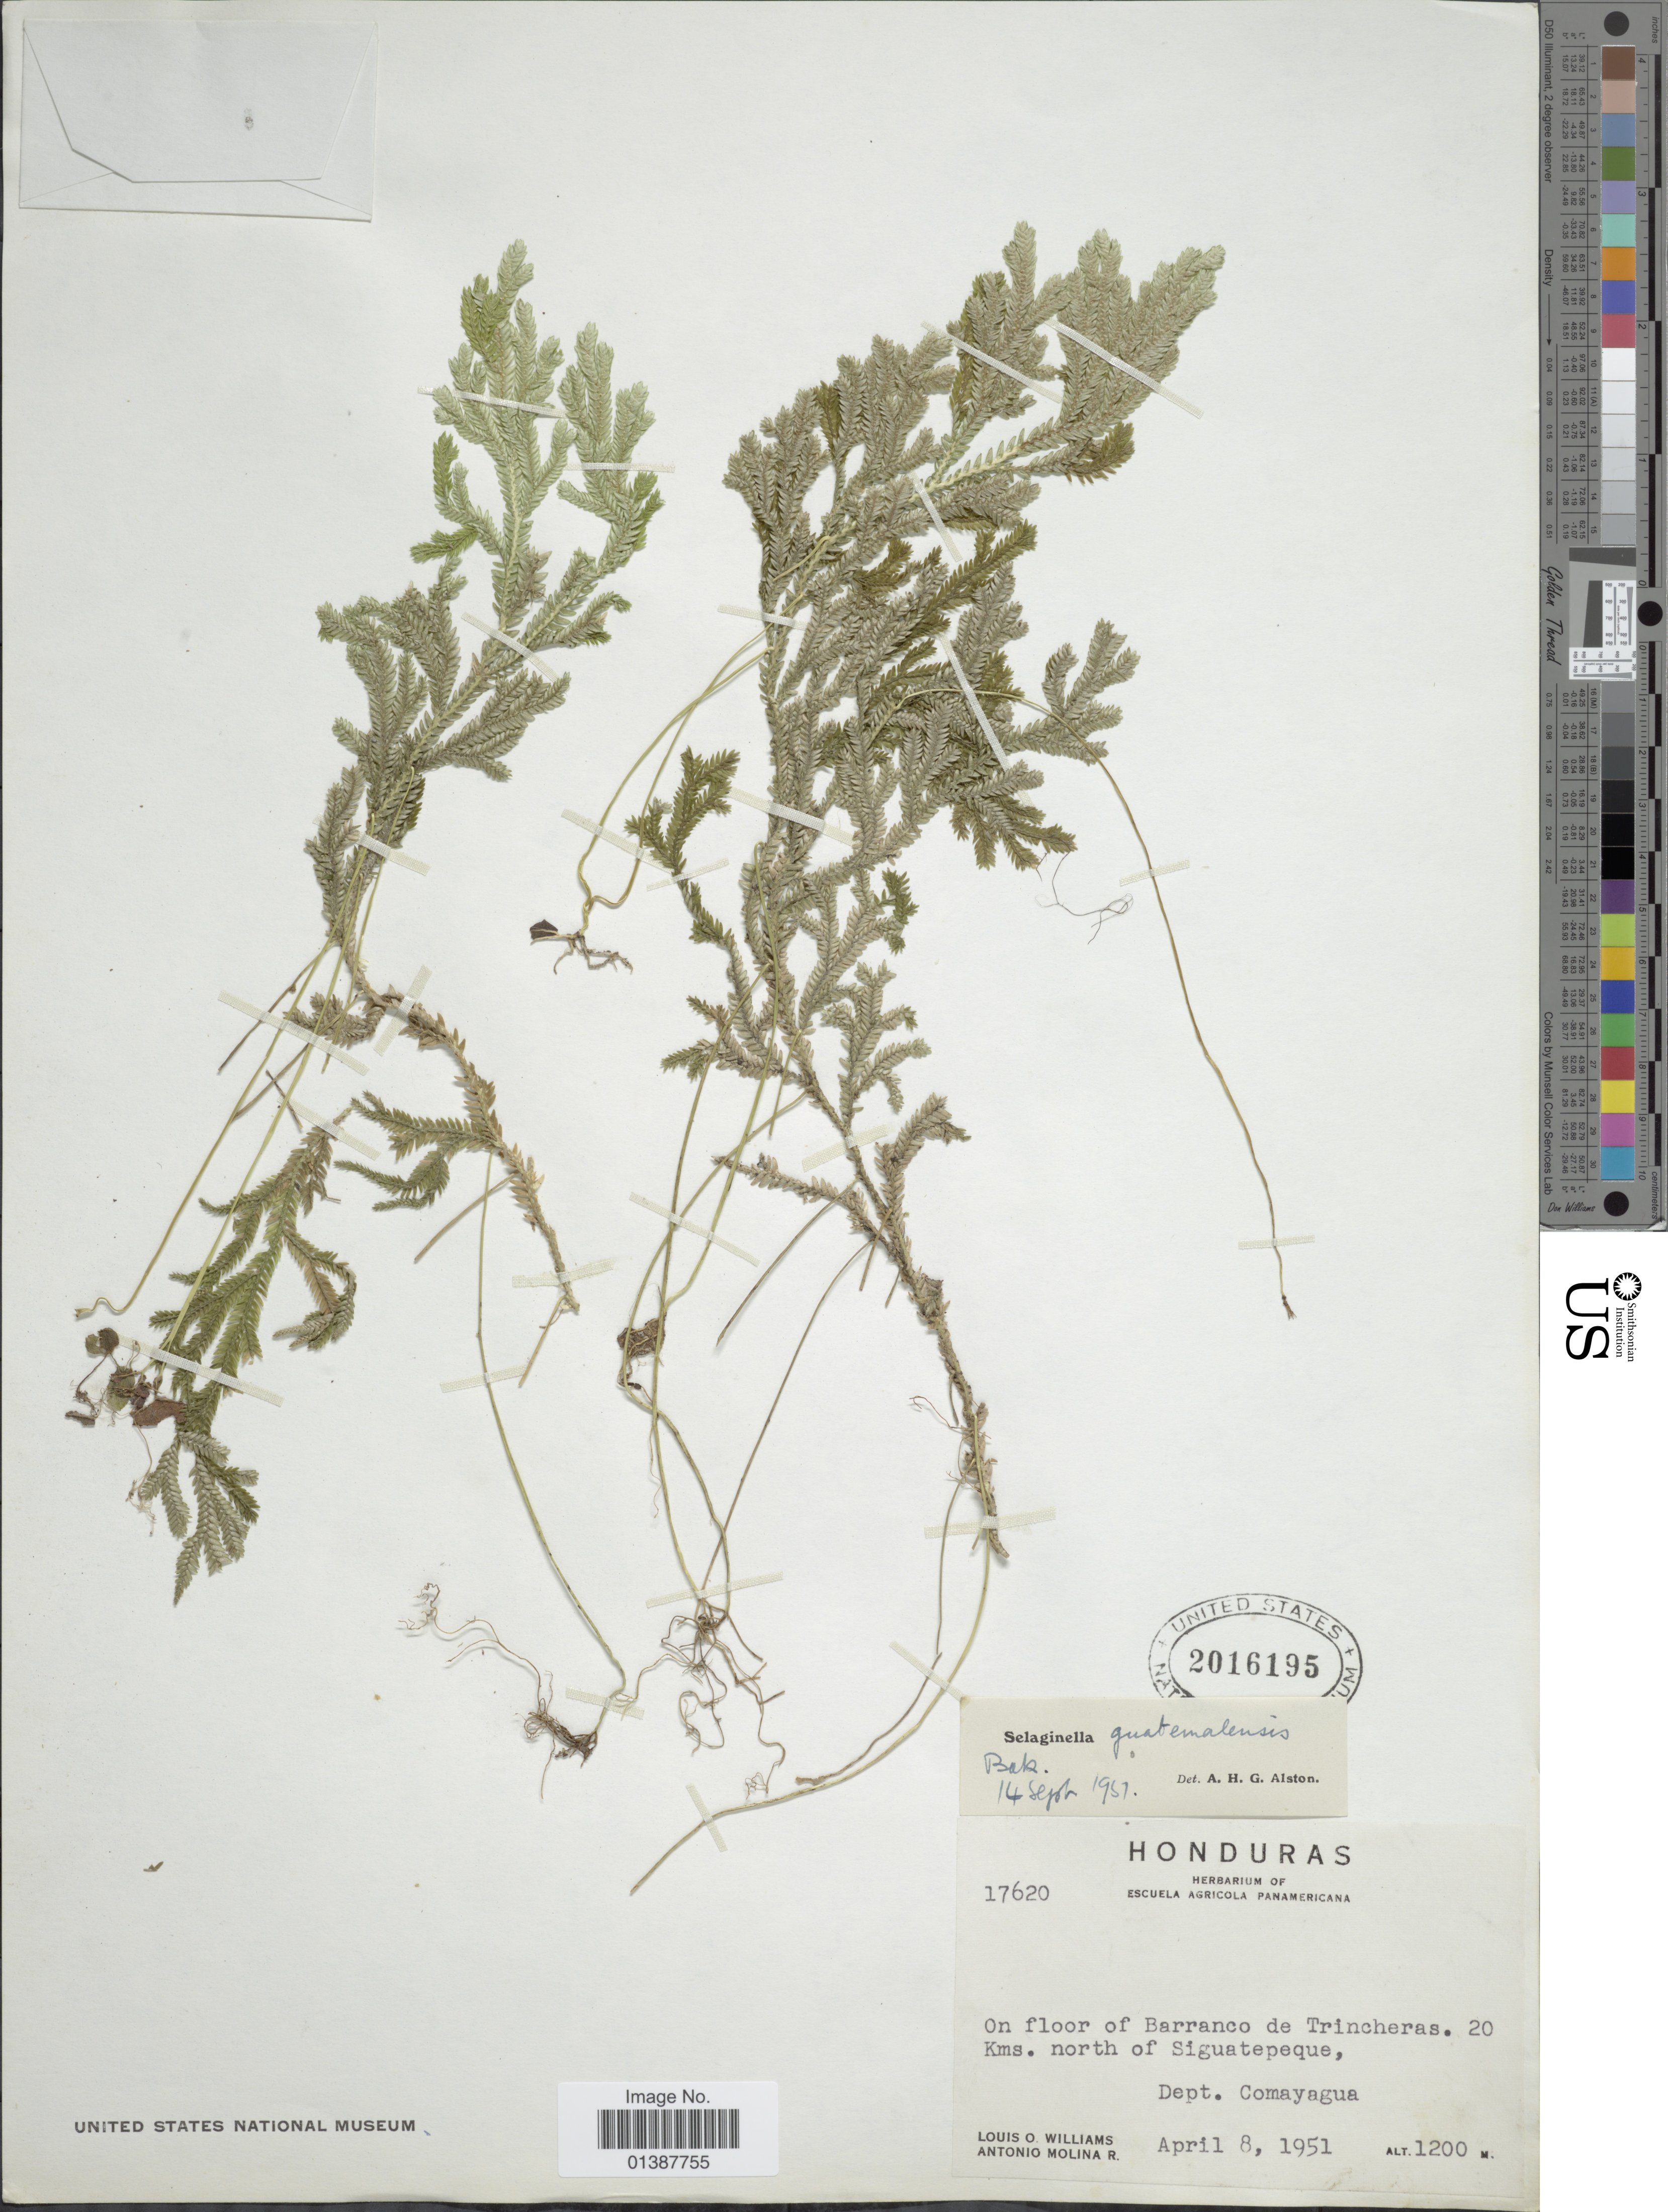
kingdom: Plantae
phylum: Tracheophyta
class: Lycopodiopsida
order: Selaginellales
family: Selaginellaceae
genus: Selaginella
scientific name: Selaginella guatemalensis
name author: Baker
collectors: L. O. Williams & A. Molina R.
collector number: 17620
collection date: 1951-04-08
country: Honduras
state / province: Comayagua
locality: On floor of Barranco de Trincheras. 20 kms north north of Siguatepeque, Dept Comayagua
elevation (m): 1200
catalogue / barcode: US 2016195